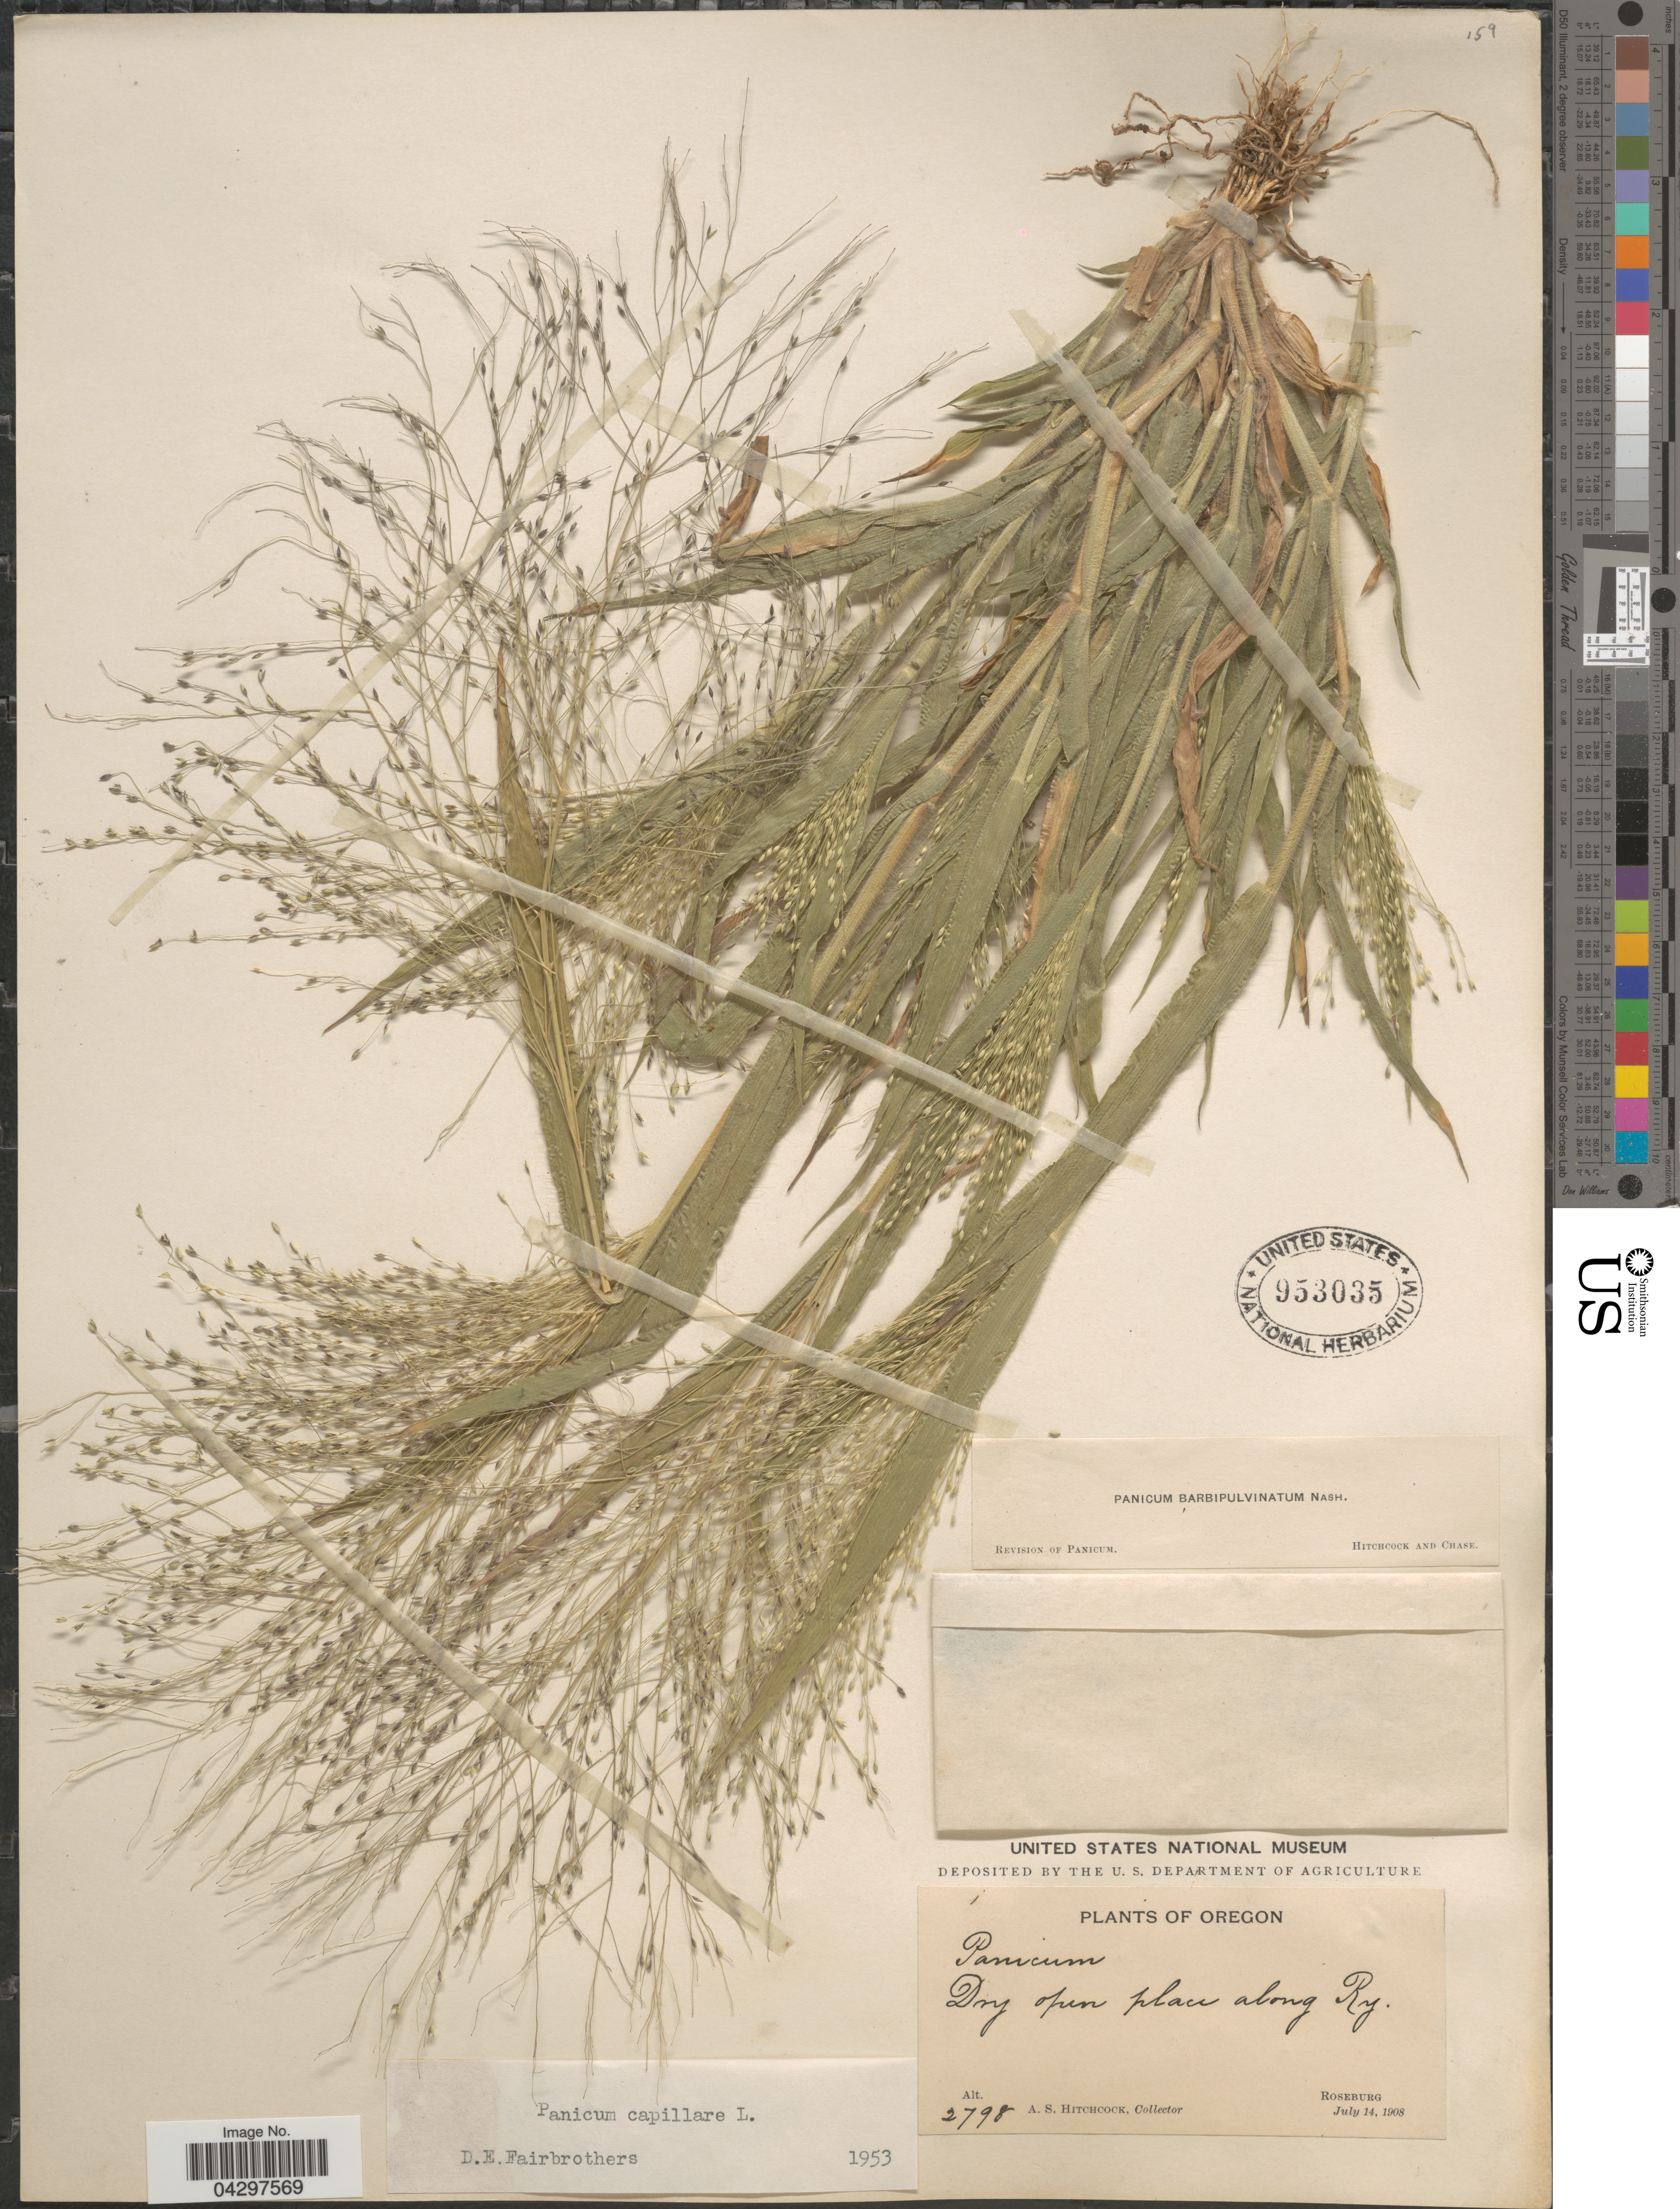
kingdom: Plantae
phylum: Tracheophyta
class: Liliopsida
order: Poales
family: Poaceae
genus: Panicum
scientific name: Panicum capillare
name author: L.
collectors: A. S. Hitchcock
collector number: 2798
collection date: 1908-07-14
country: United States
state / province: Oregon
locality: Dry open place along Ry. Roseburg.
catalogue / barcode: US 953035